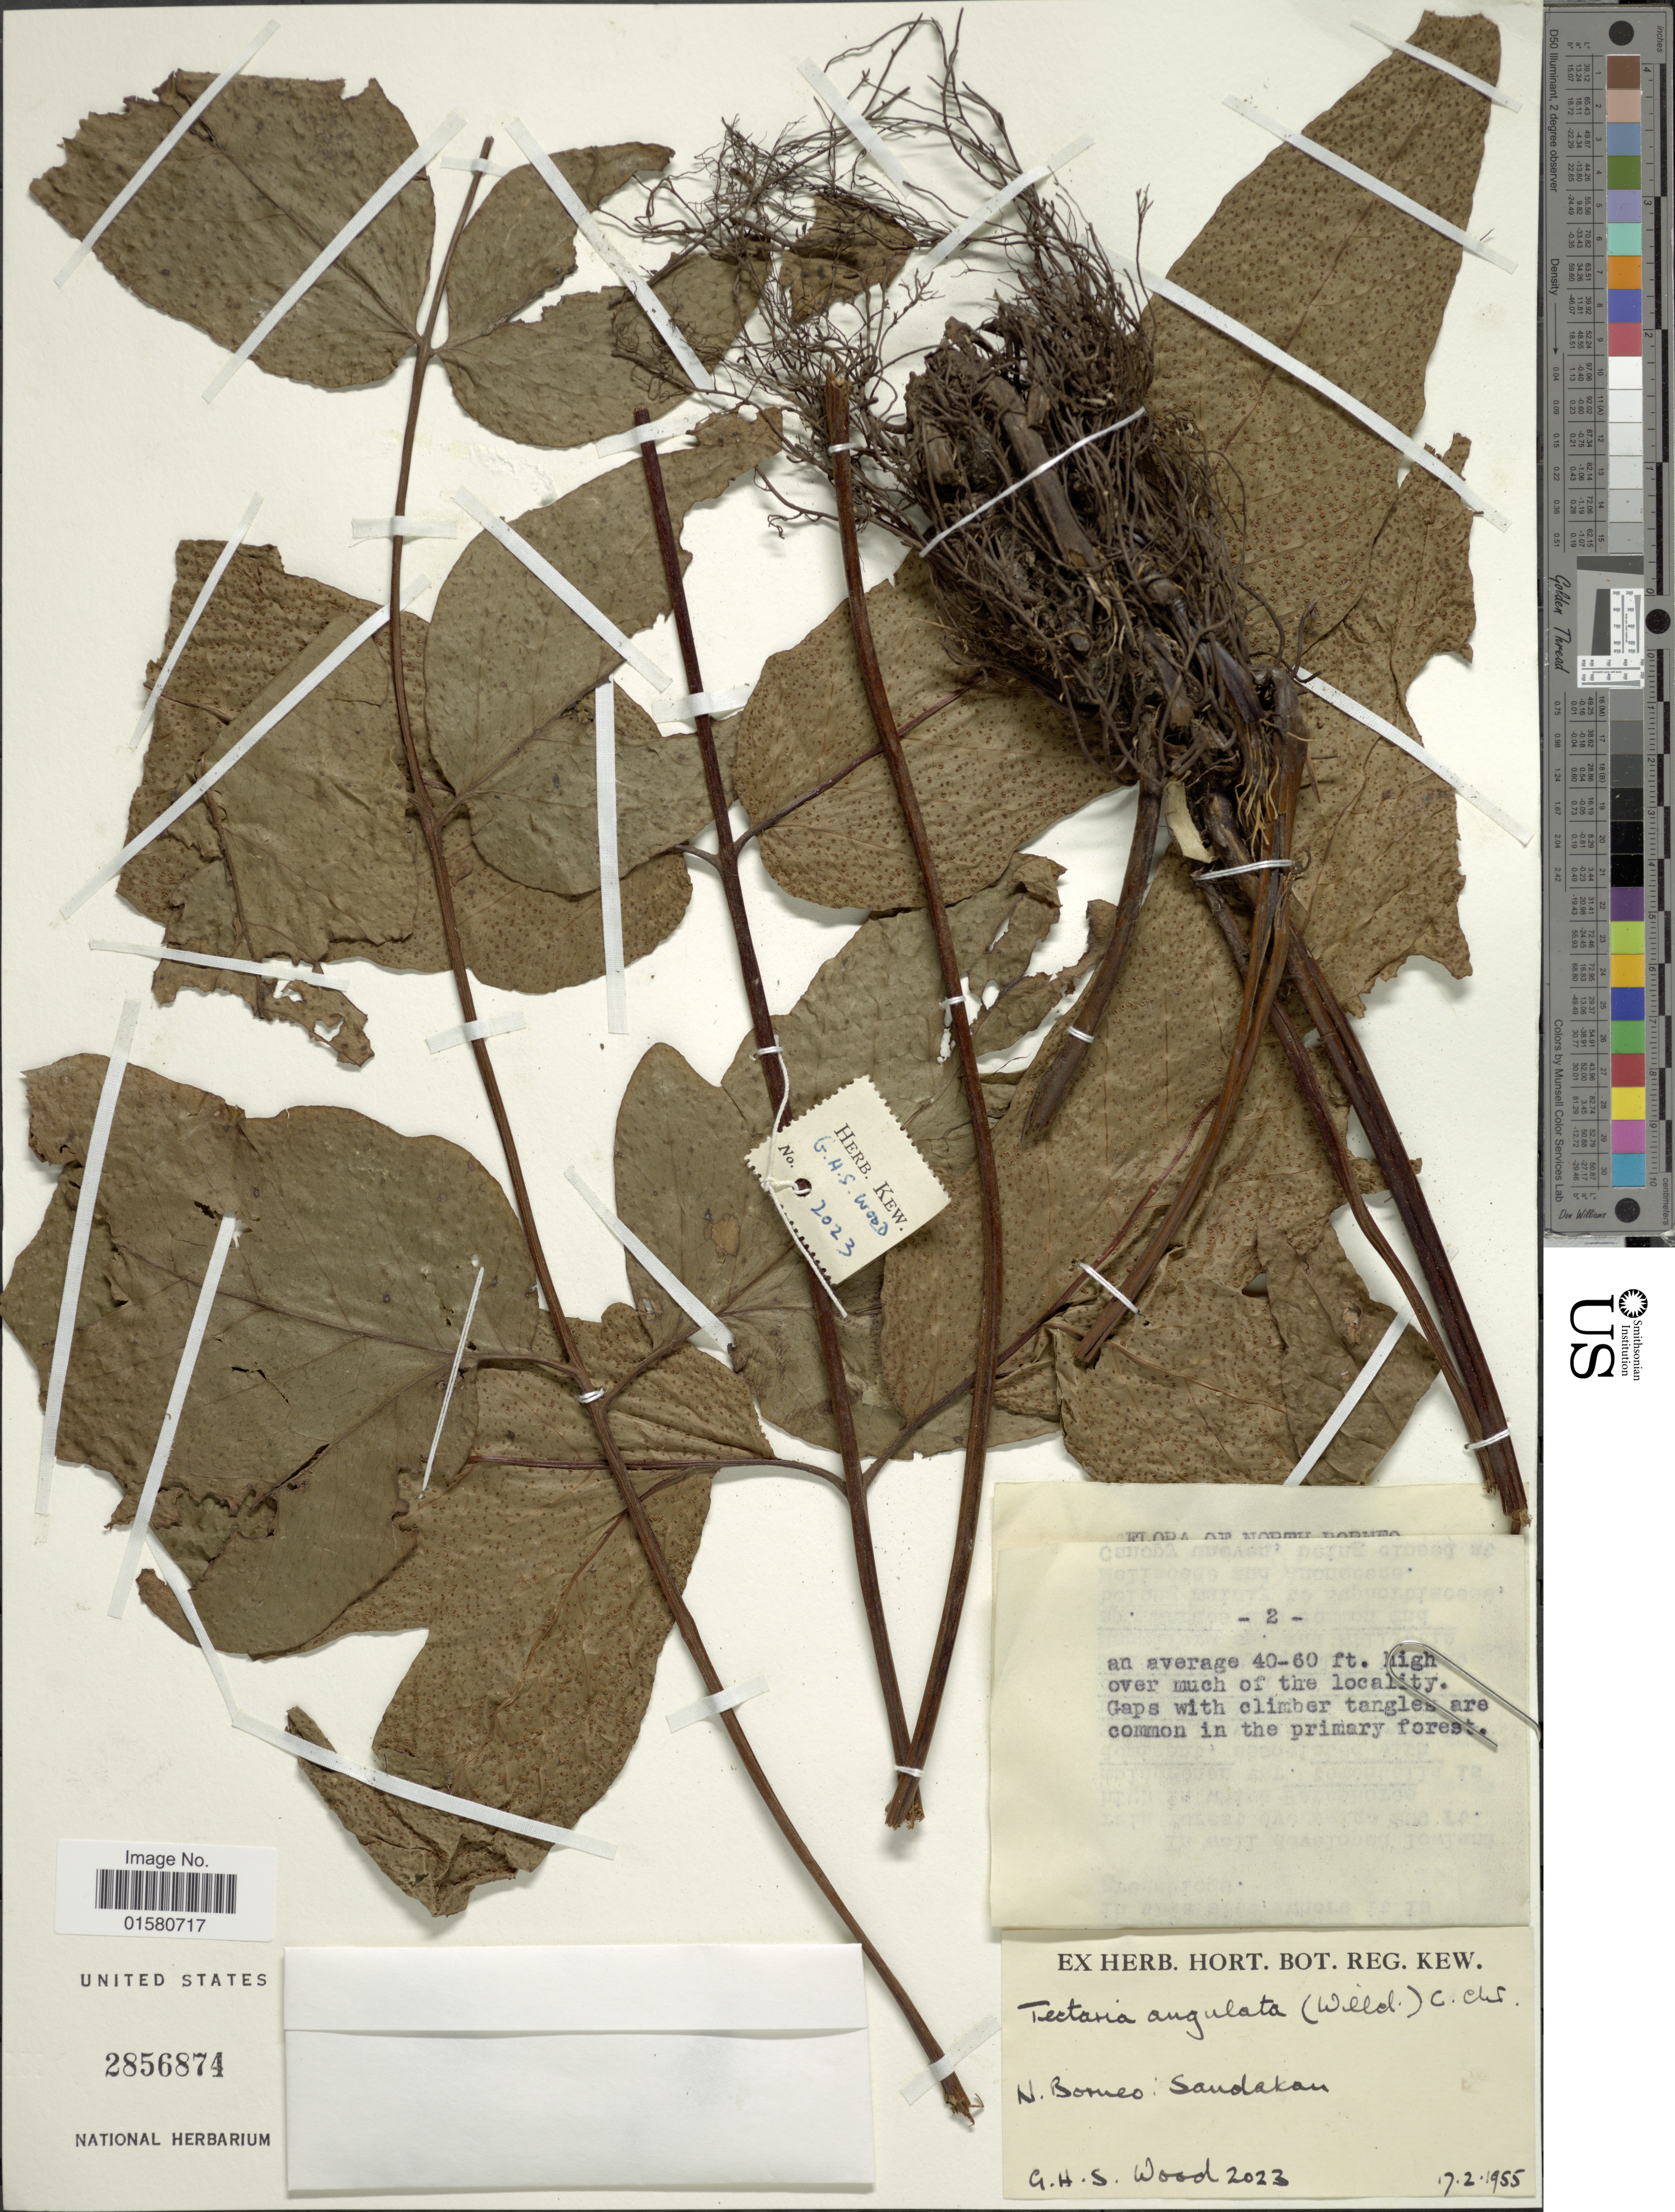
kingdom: Plantae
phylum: Tracheophyta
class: Polypodiopsida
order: Polypodiales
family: Tectariaceae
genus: Tectaria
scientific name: Tectaria angulata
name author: (Willd.) Copel.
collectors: G. Wood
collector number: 2023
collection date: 1955-02-07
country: Malaysia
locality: N. Borneo: sandakan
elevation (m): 12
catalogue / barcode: US 2856874